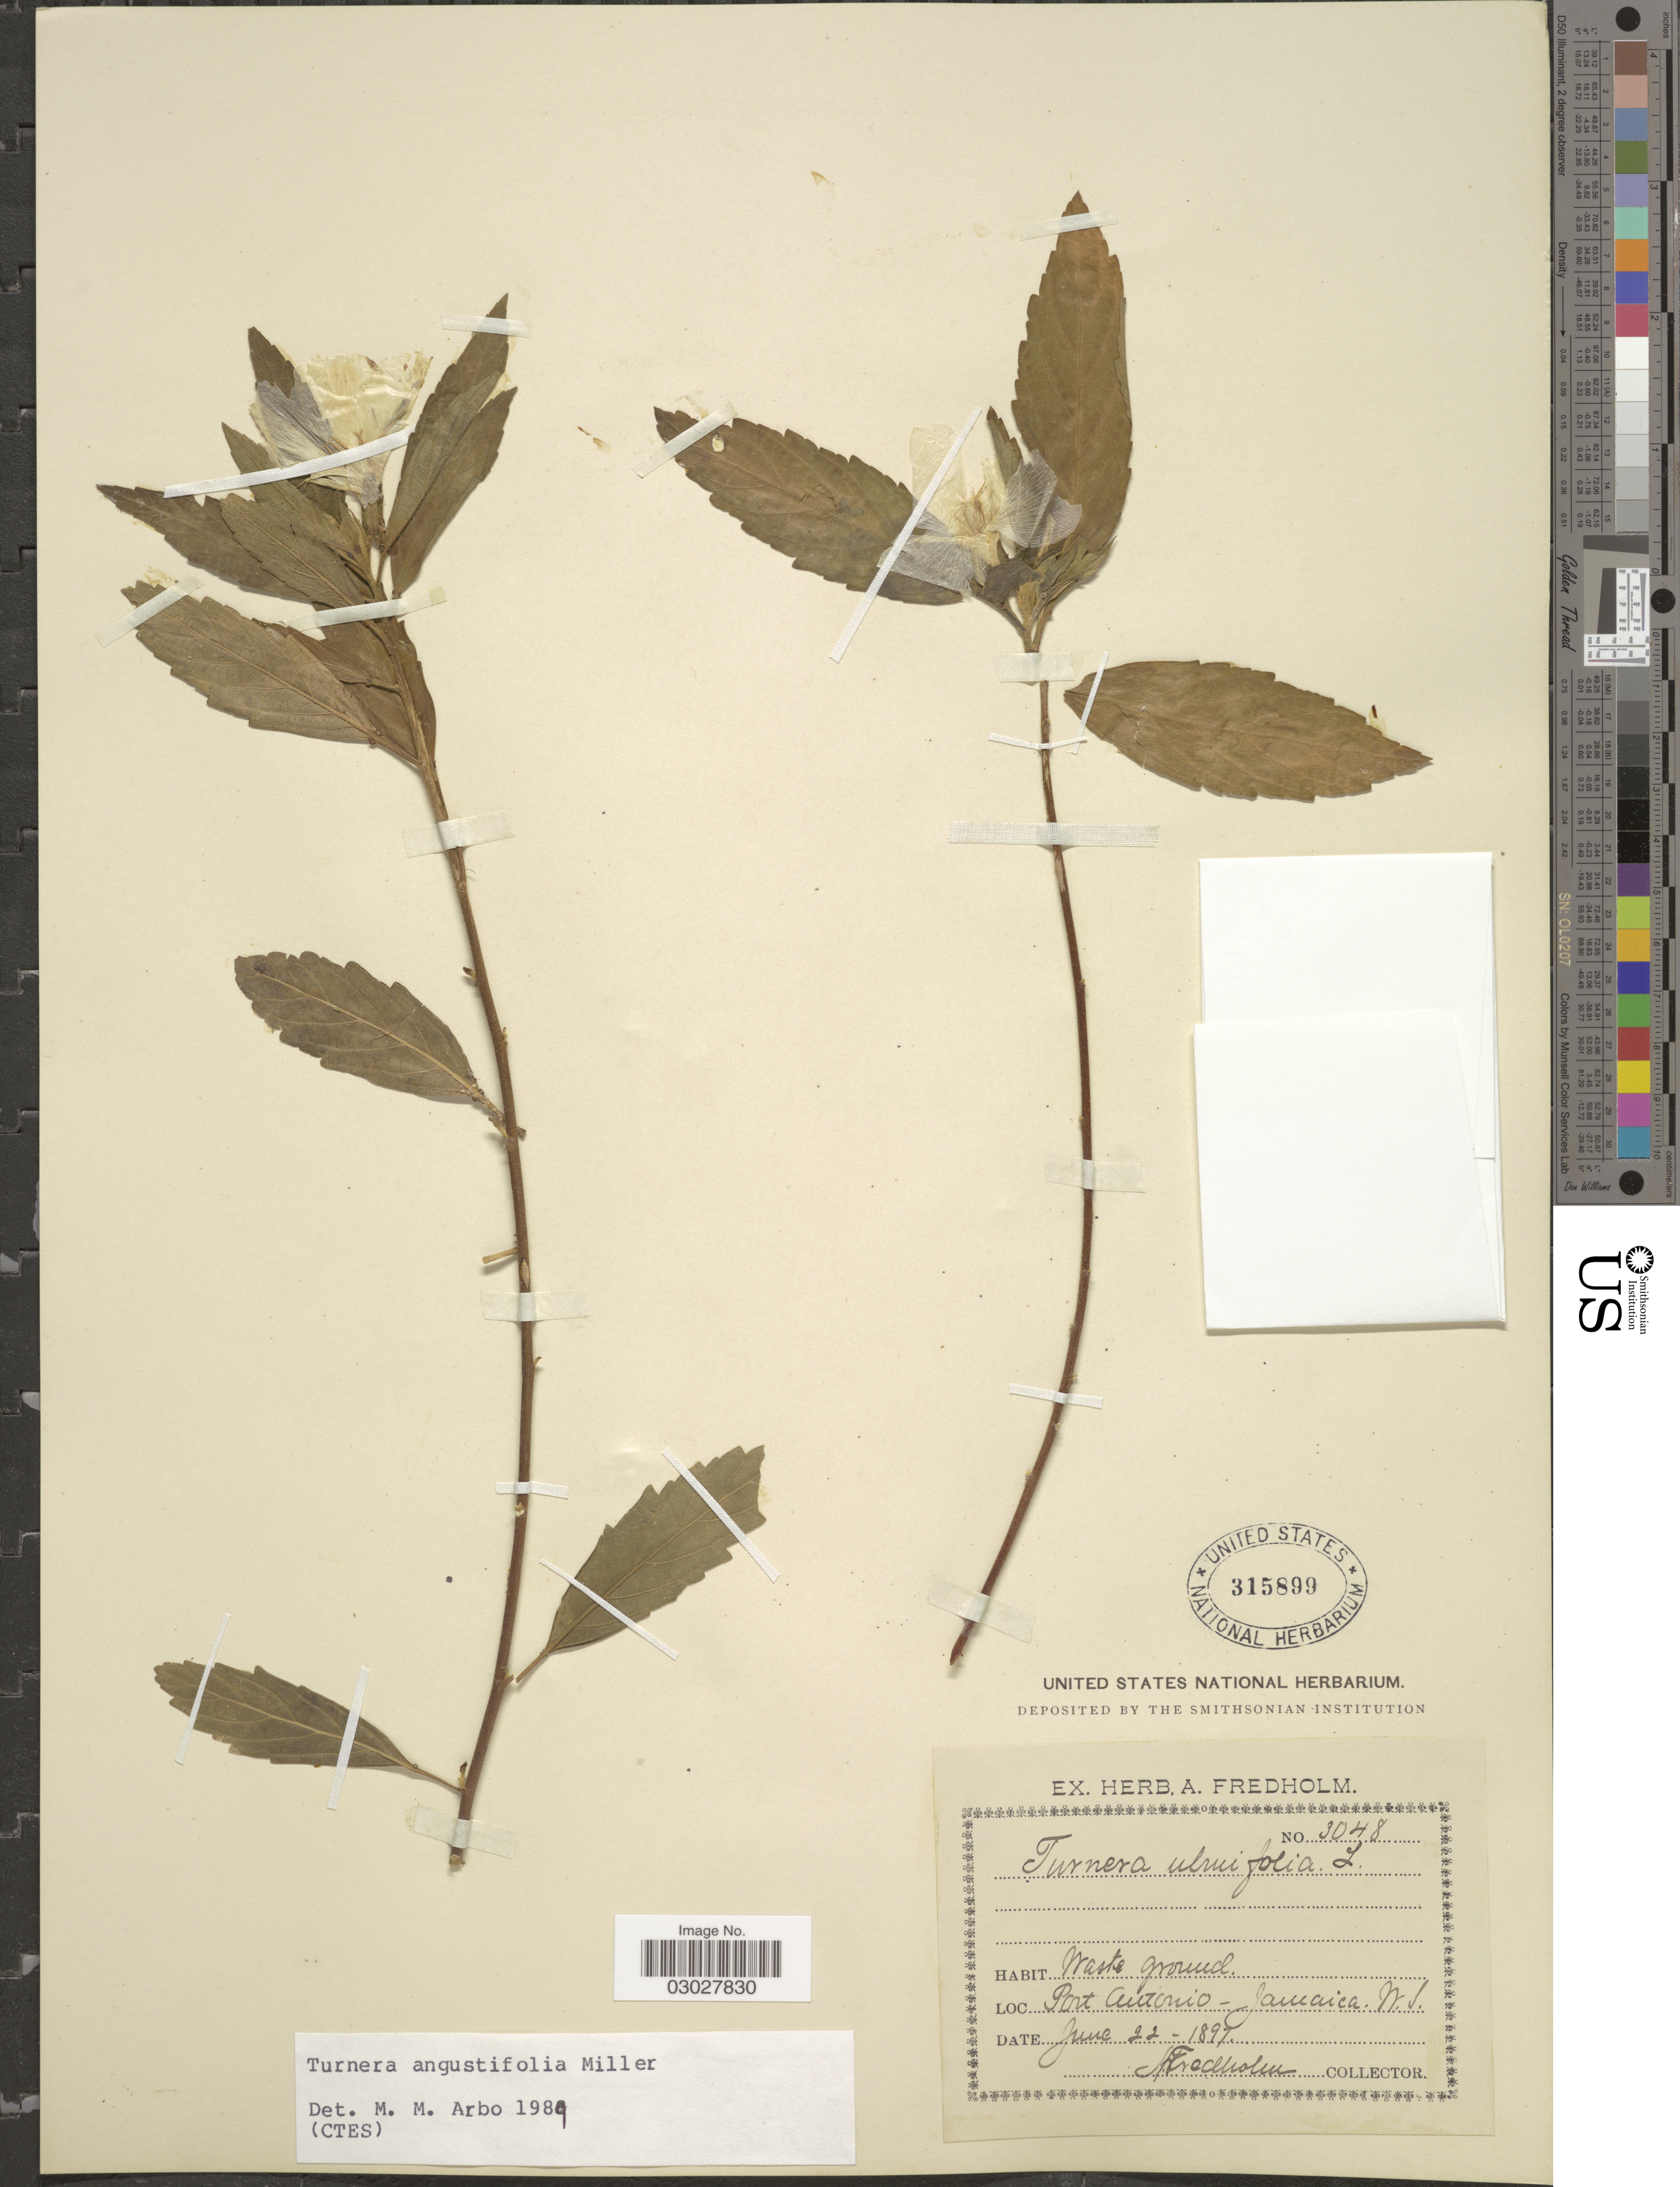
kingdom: Plantae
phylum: Tracheophyta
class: Magnoliopsida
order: Malpighiales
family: Turneraceae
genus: Turnera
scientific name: Turnera angustifolia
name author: Mill.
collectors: A. Fredholm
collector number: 3048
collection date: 1987-06-22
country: Jamaica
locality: Port Antonio.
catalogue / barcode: US 315899